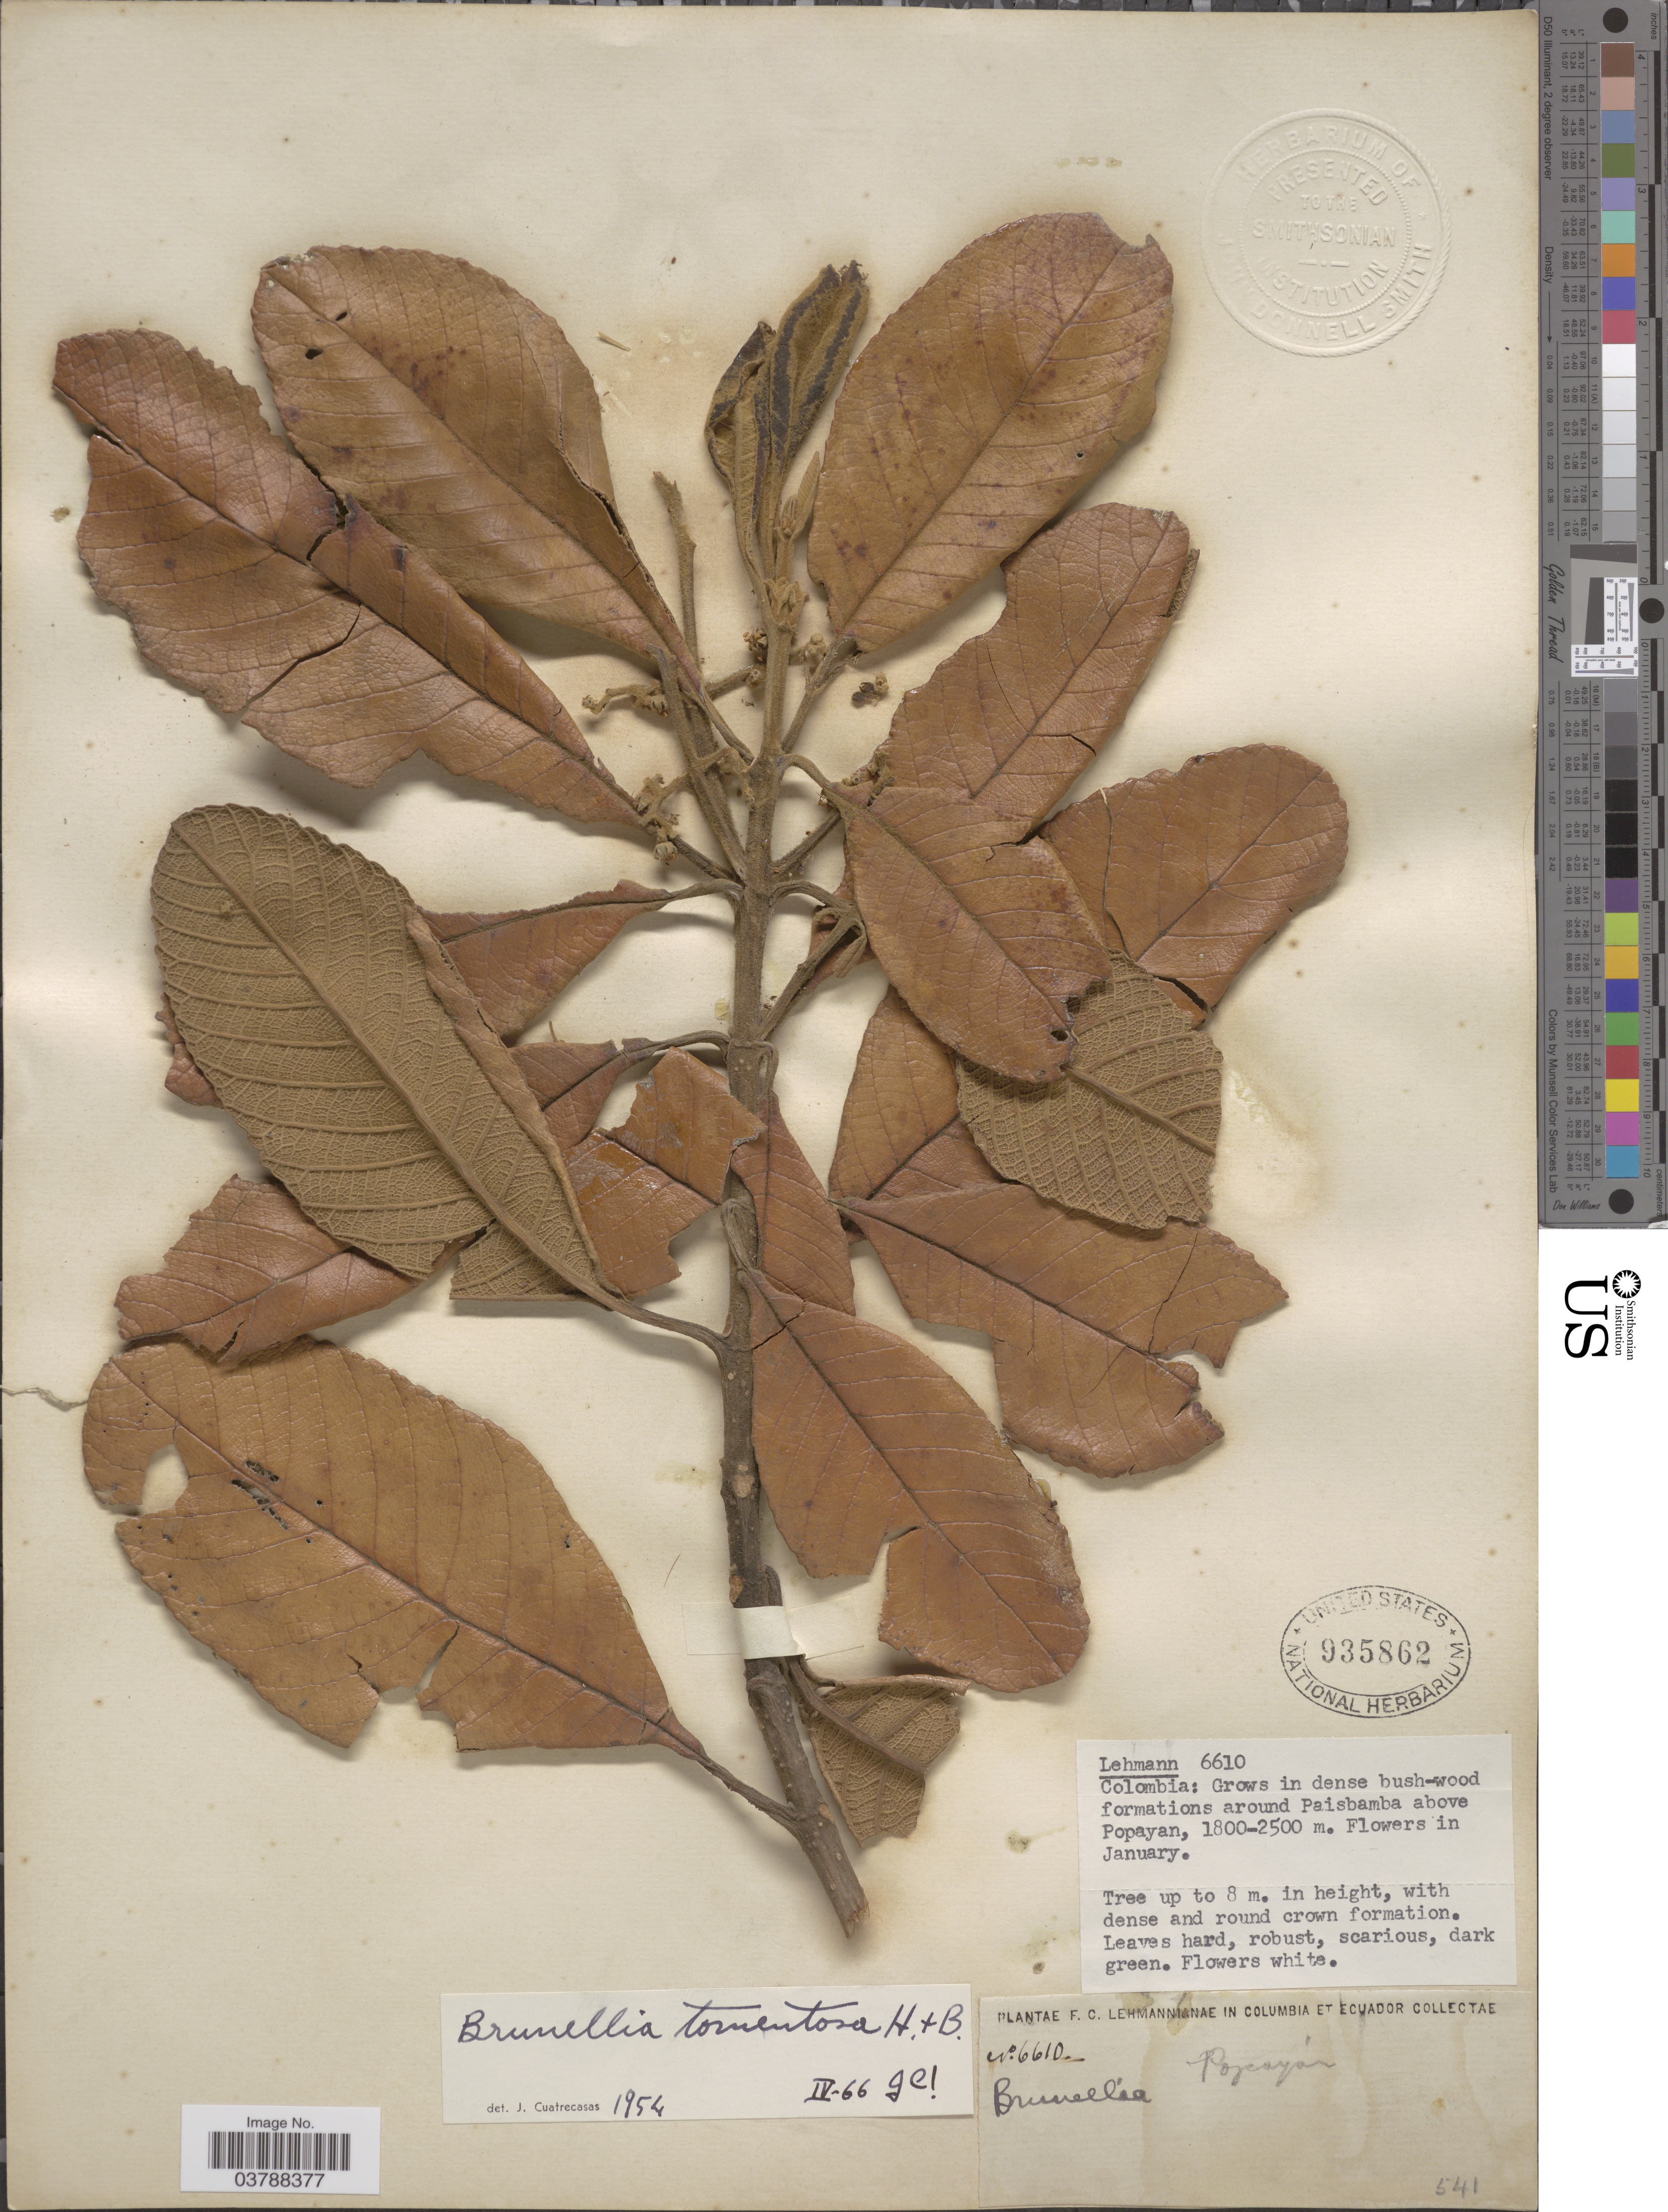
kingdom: Plantae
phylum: Tracheophyta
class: Magnoliopsida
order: Oxalidales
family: Brunelliaceae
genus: Brunellia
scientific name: Brunellia tomentosa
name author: Humb. & Bonpl.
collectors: F. C. Lehmann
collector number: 6610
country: Colombia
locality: Around Paisbamba above Popayan. In Columbia et Ecuador.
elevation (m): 1800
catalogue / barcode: US 935862